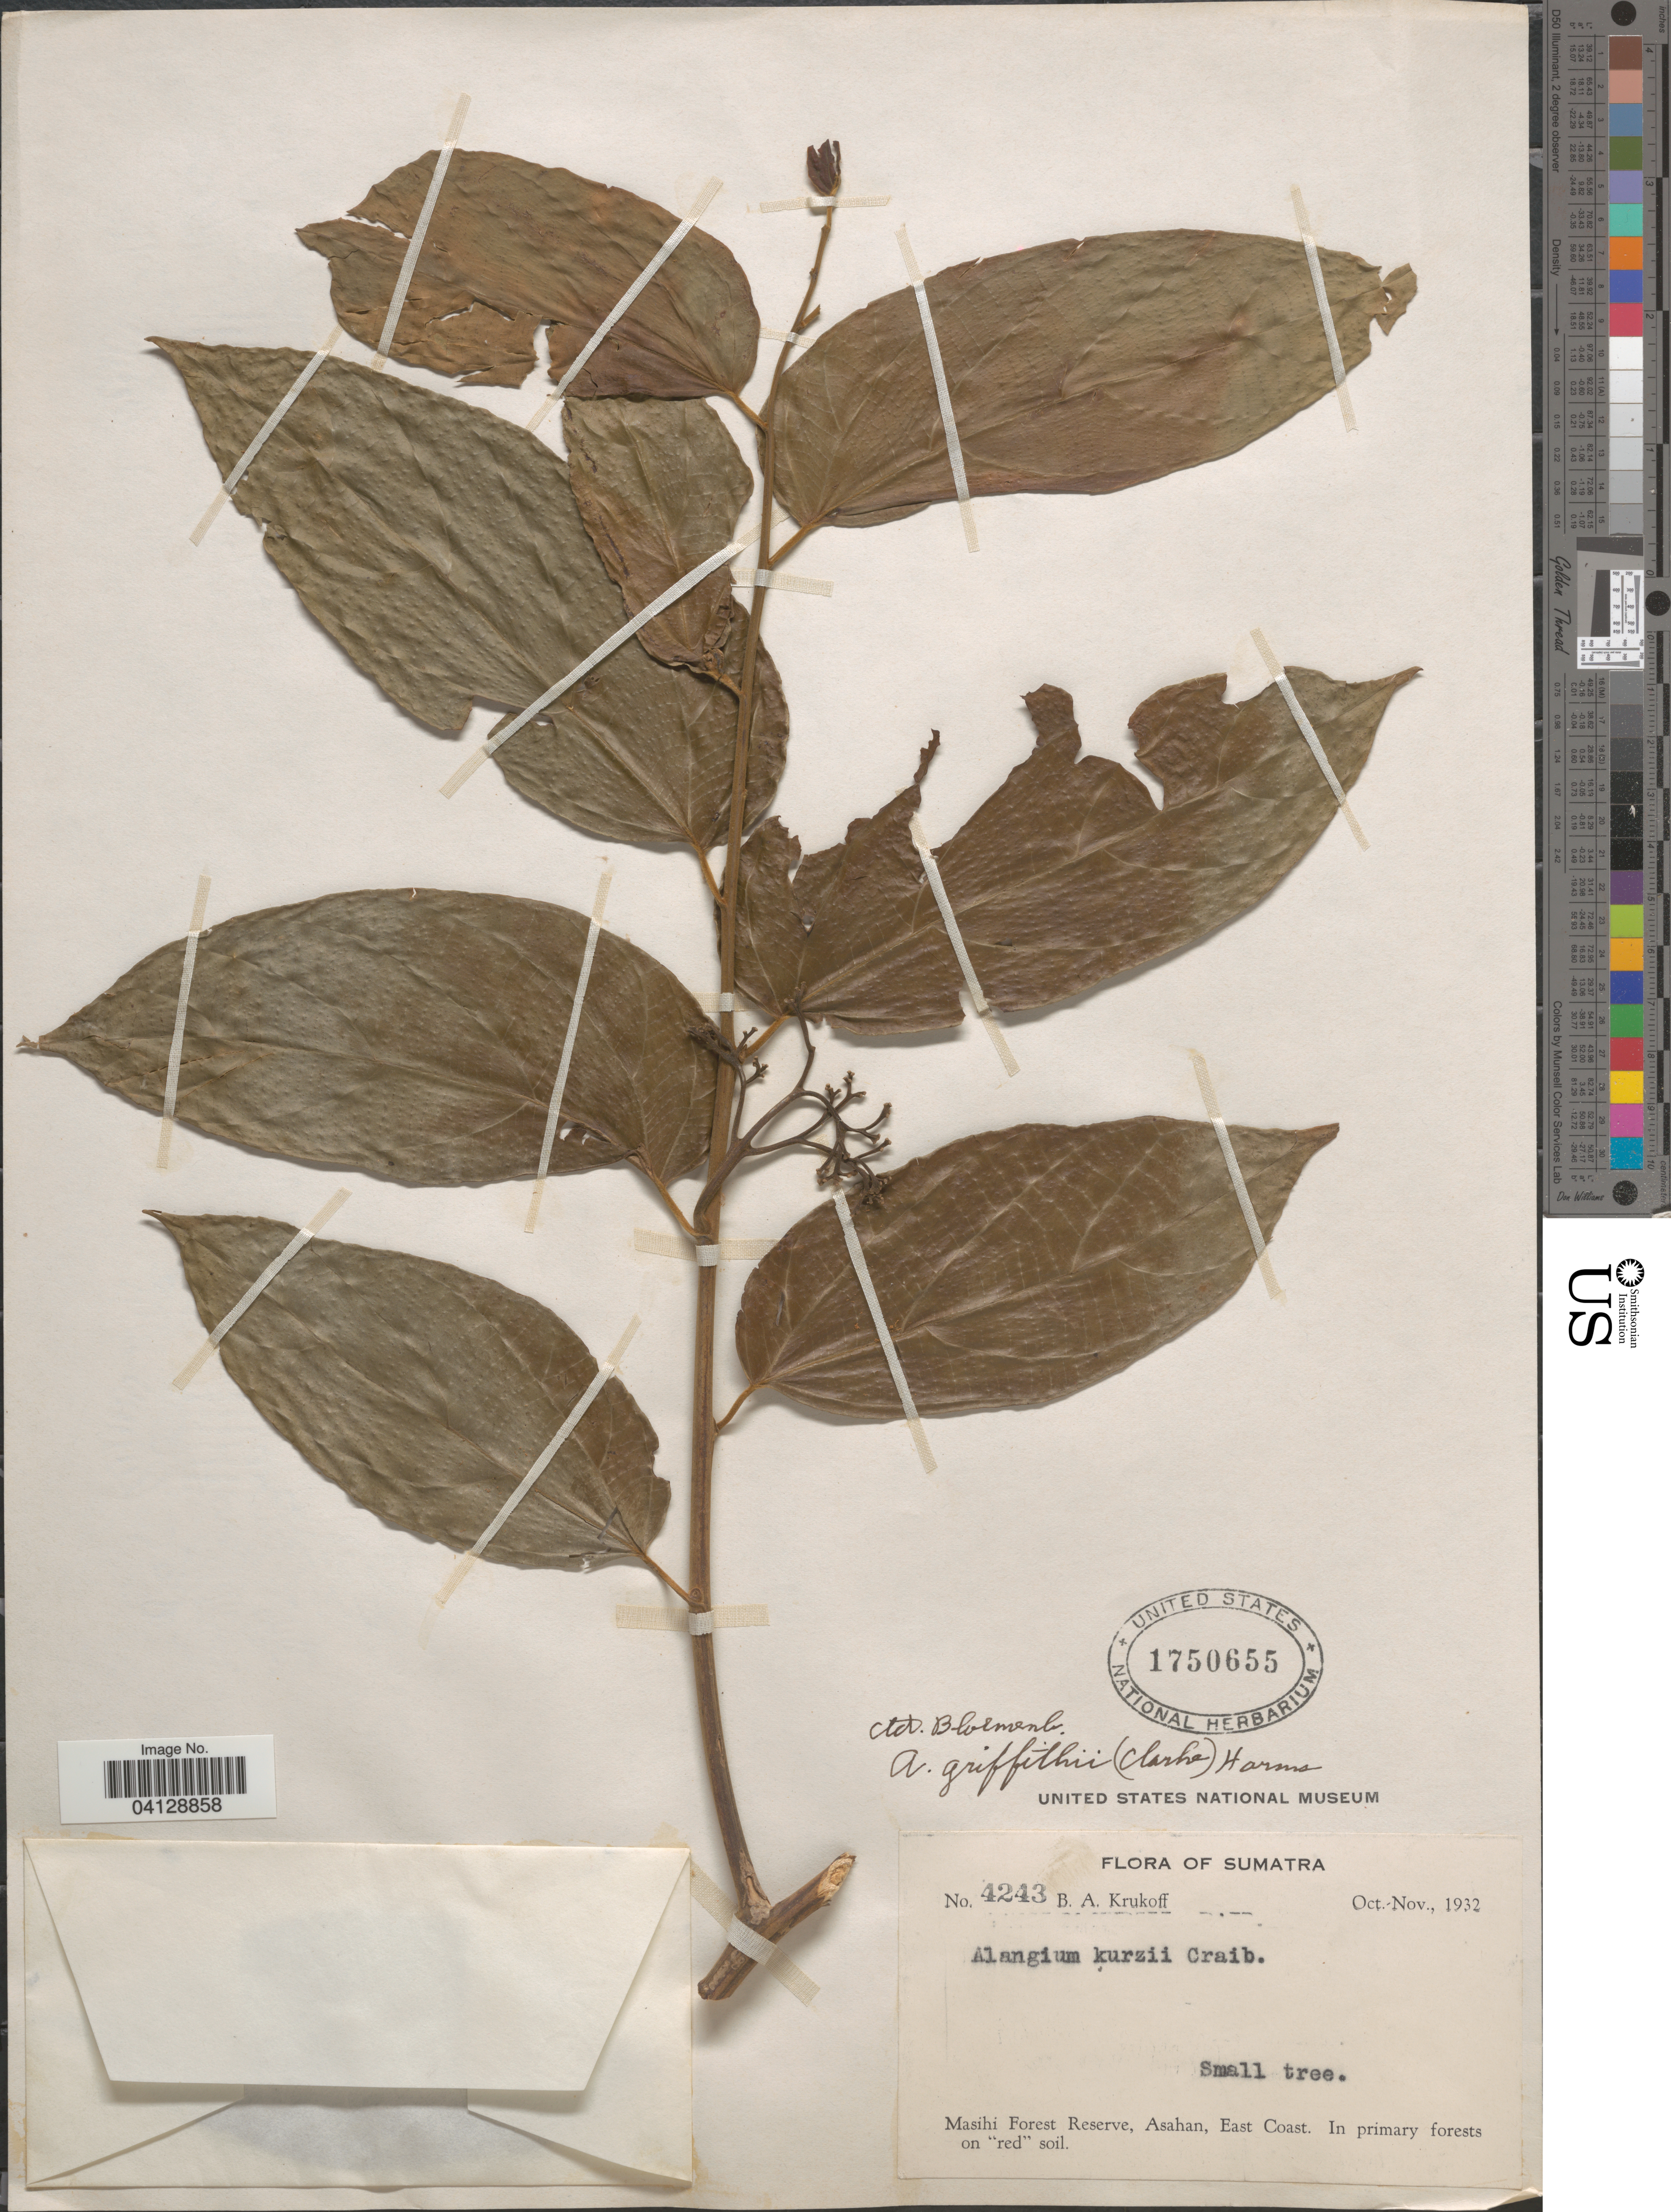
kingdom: Plantae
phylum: Tracheophyta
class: Magnoliopsida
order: Cornales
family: Cornaceae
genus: Alangium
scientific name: Alangium griffithii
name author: Harms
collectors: B. A. Krukoff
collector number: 4243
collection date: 1932-10/1932-11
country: Indonesia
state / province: Sumatra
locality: Masihi Forest Reserve, Asahan, East Coast.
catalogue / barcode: US 1750655